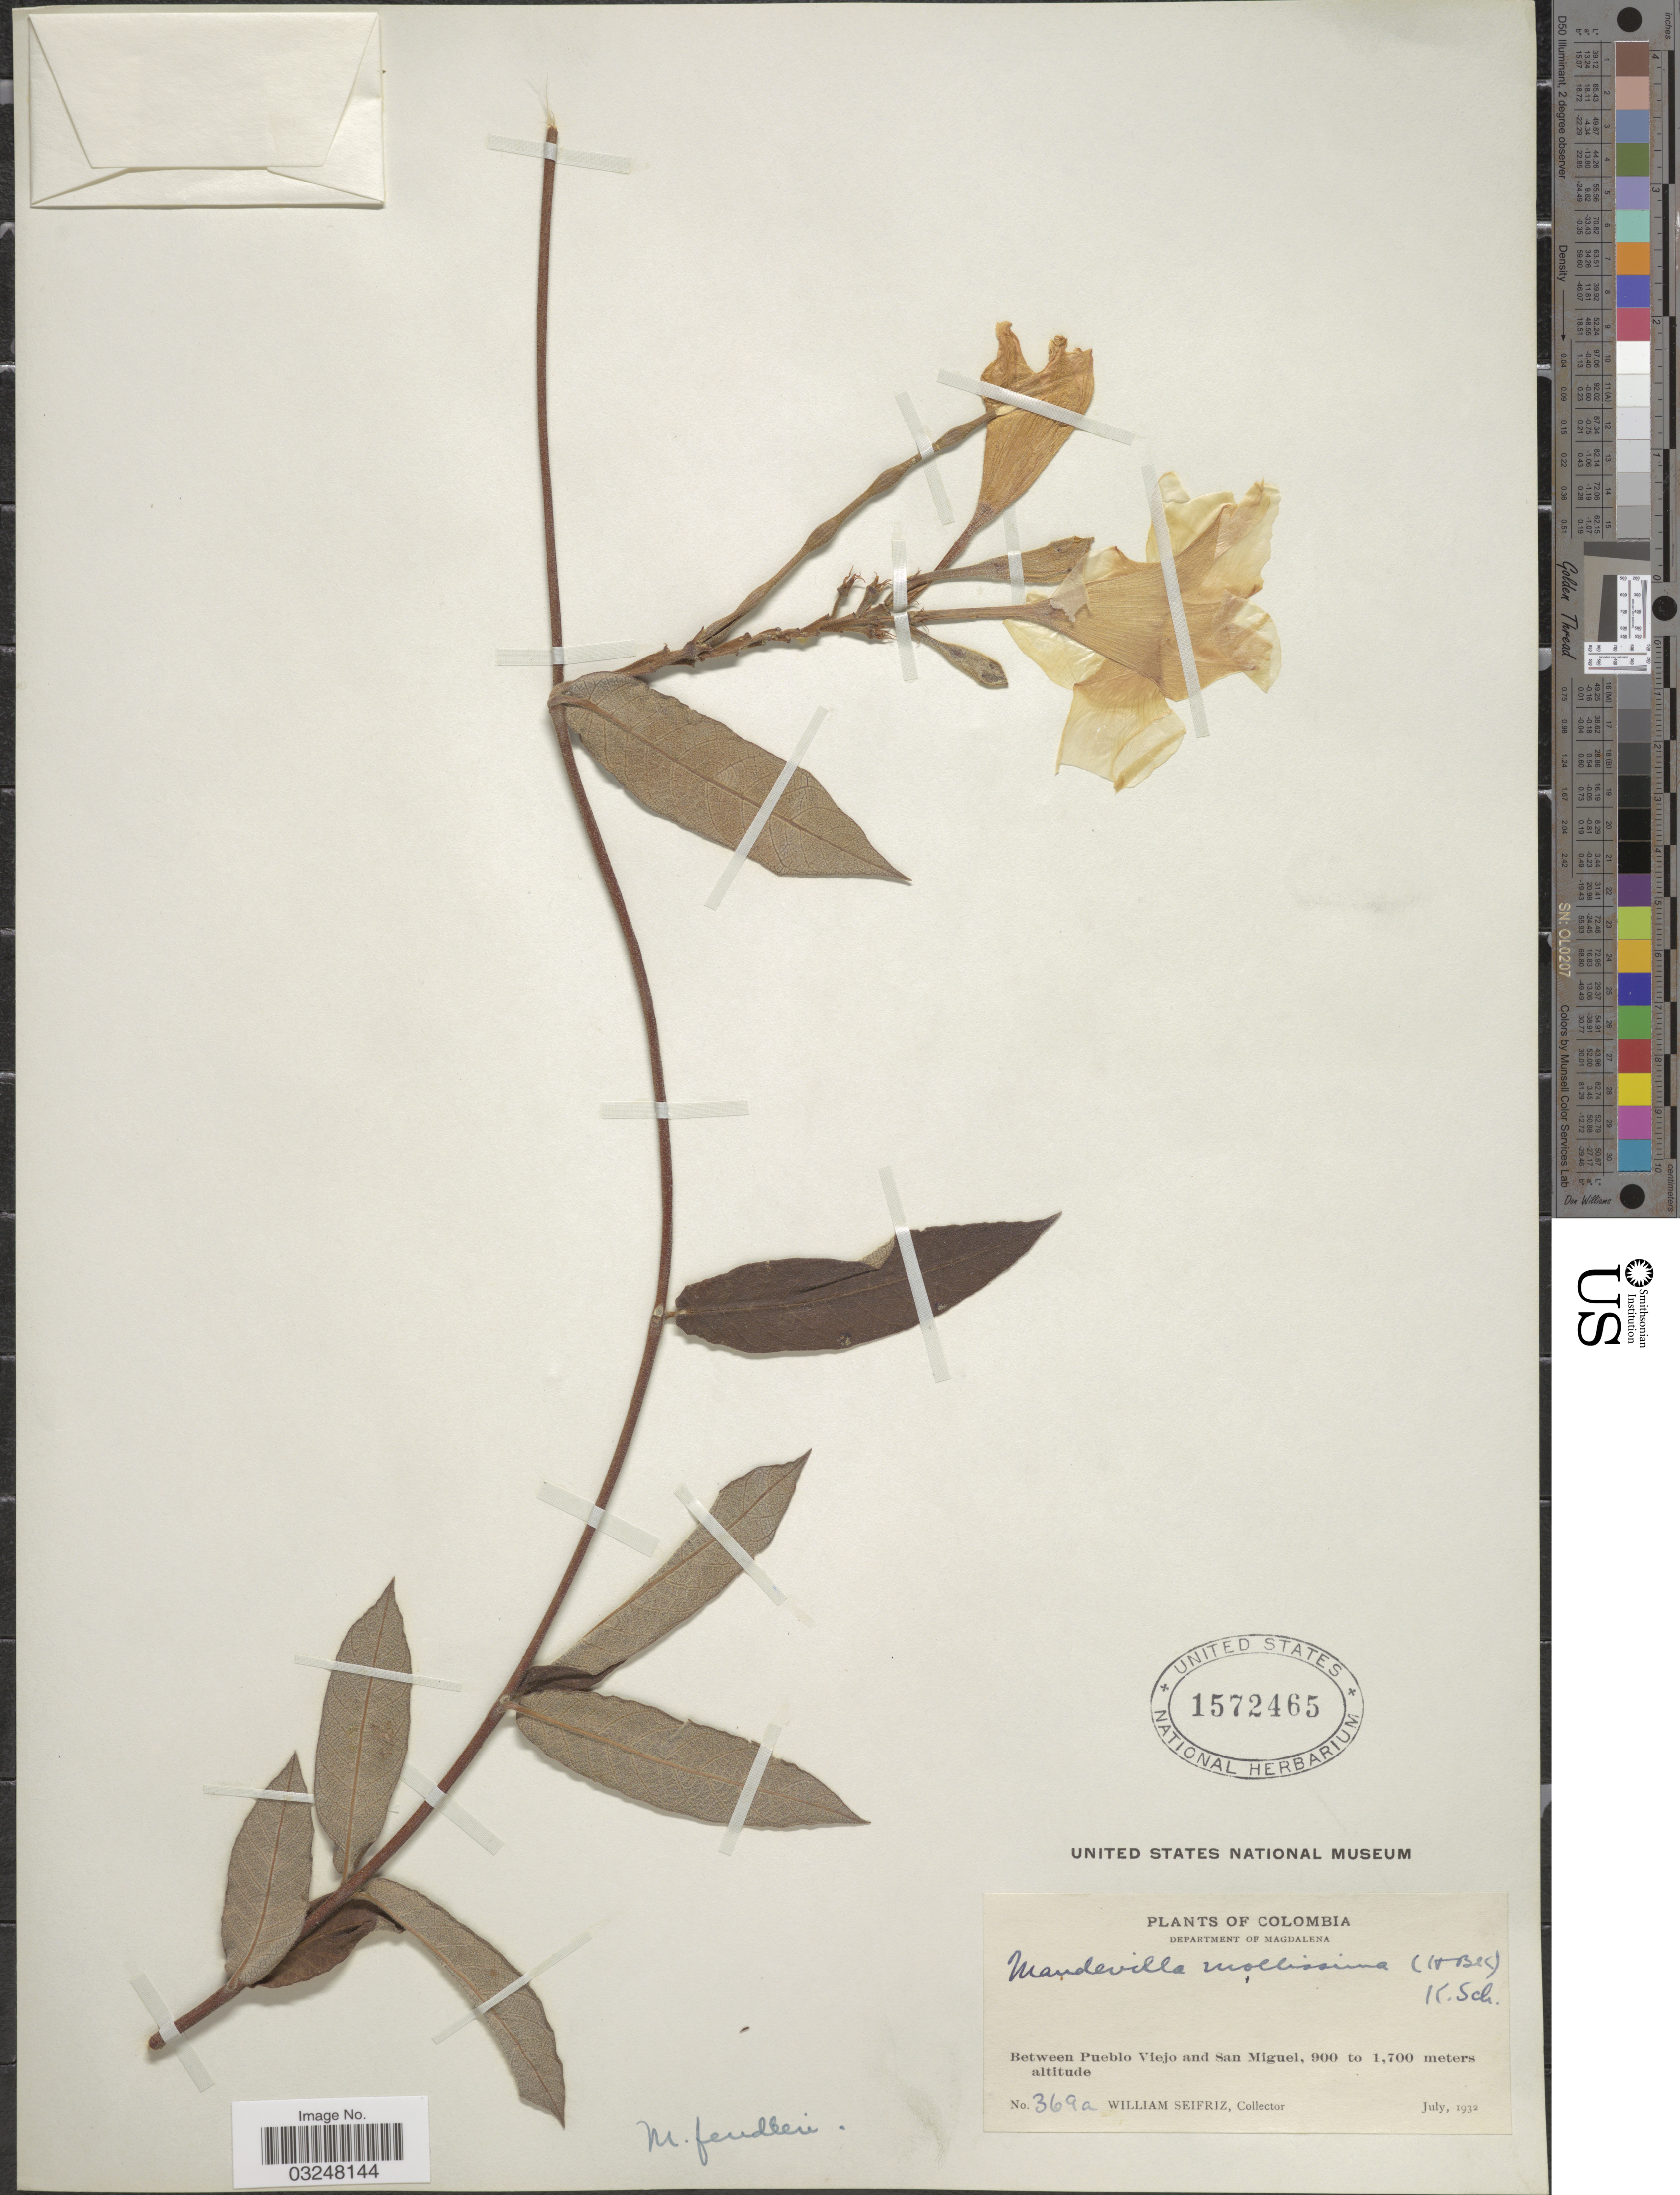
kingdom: Plantae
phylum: Tracheophyta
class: Magnoliopsida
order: Gentianales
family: Apocynaceae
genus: Mandevilla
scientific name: Mandevilla speciosa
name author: (Kunth) J.F. Morales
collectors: W. Seifriz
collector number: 369a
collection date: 1932-07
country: Colombia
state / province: Magdalena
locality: Department of Magdalena. Between Pueblo Viejo and San Miguel.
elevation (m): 900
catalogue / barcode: US 1572465